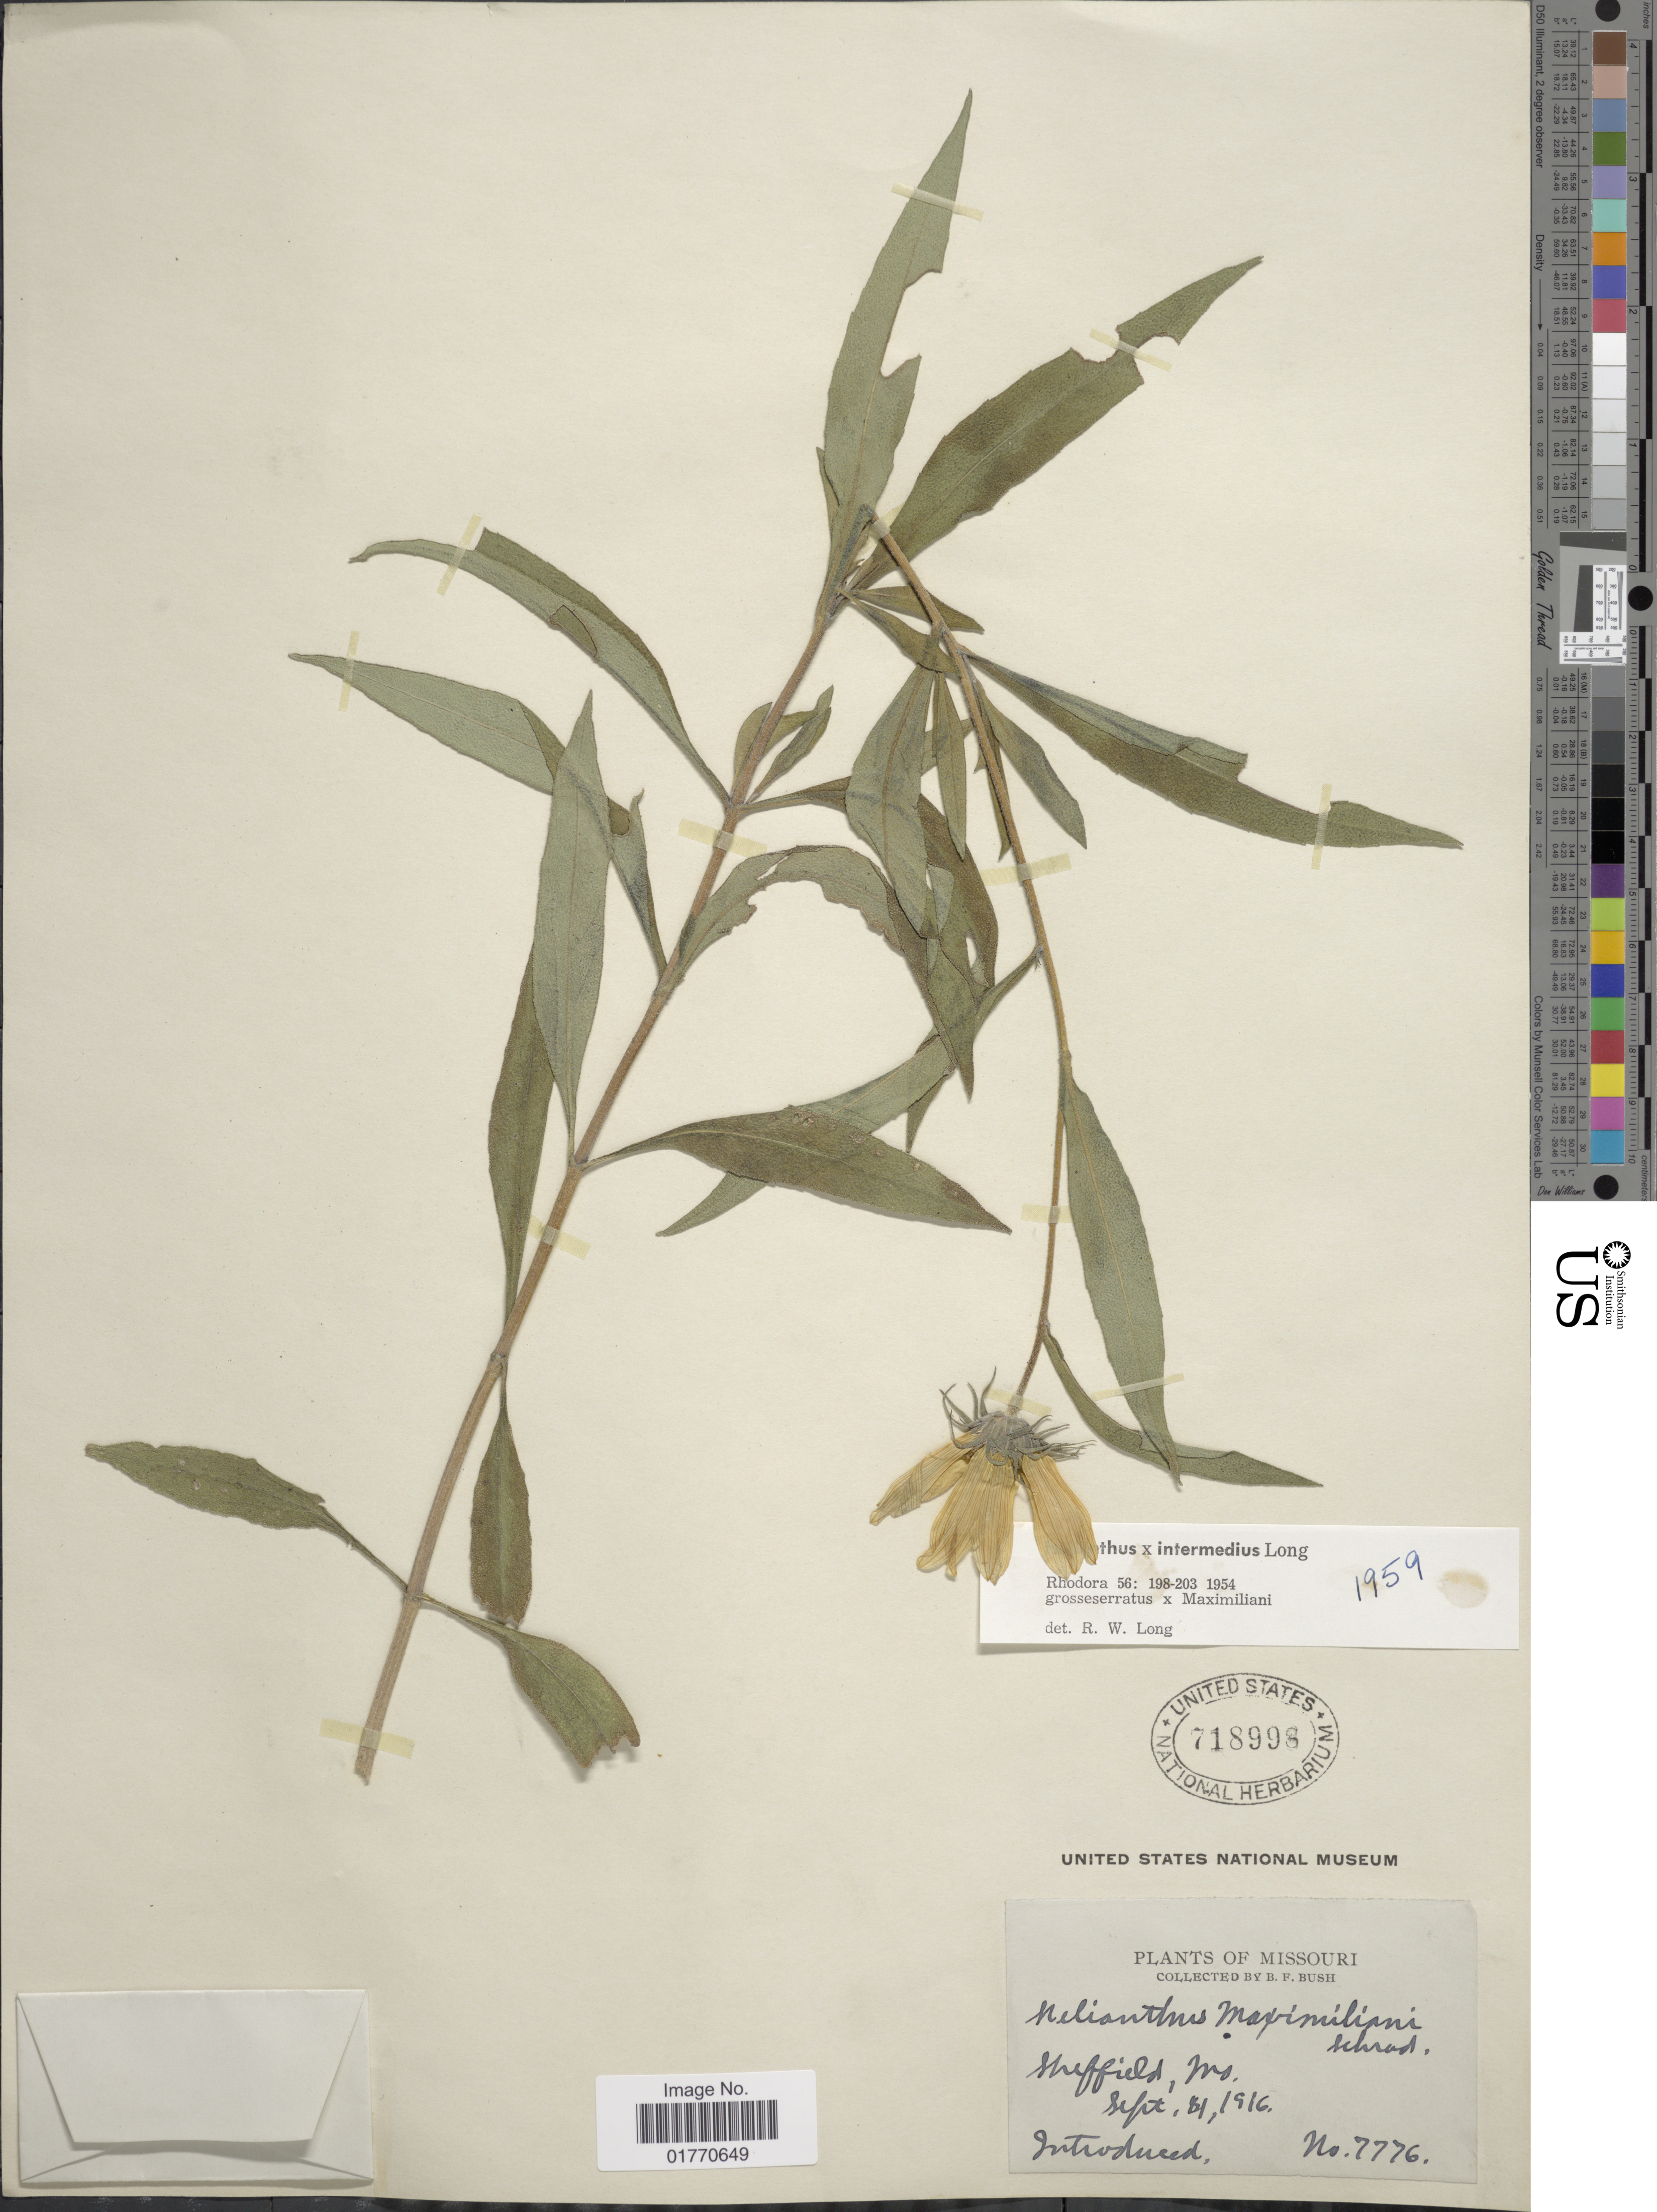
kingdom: Plantae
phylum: Tracheophyta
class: Magnoliopsida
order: Asterales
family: Asteraceae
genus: Helianthus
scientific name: Helianthus intermedius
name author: Long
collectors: B. F. Bush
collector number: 7776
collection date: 1916-09-04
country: United States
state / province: Missouri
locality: Sheffield.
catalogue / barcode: US 718998